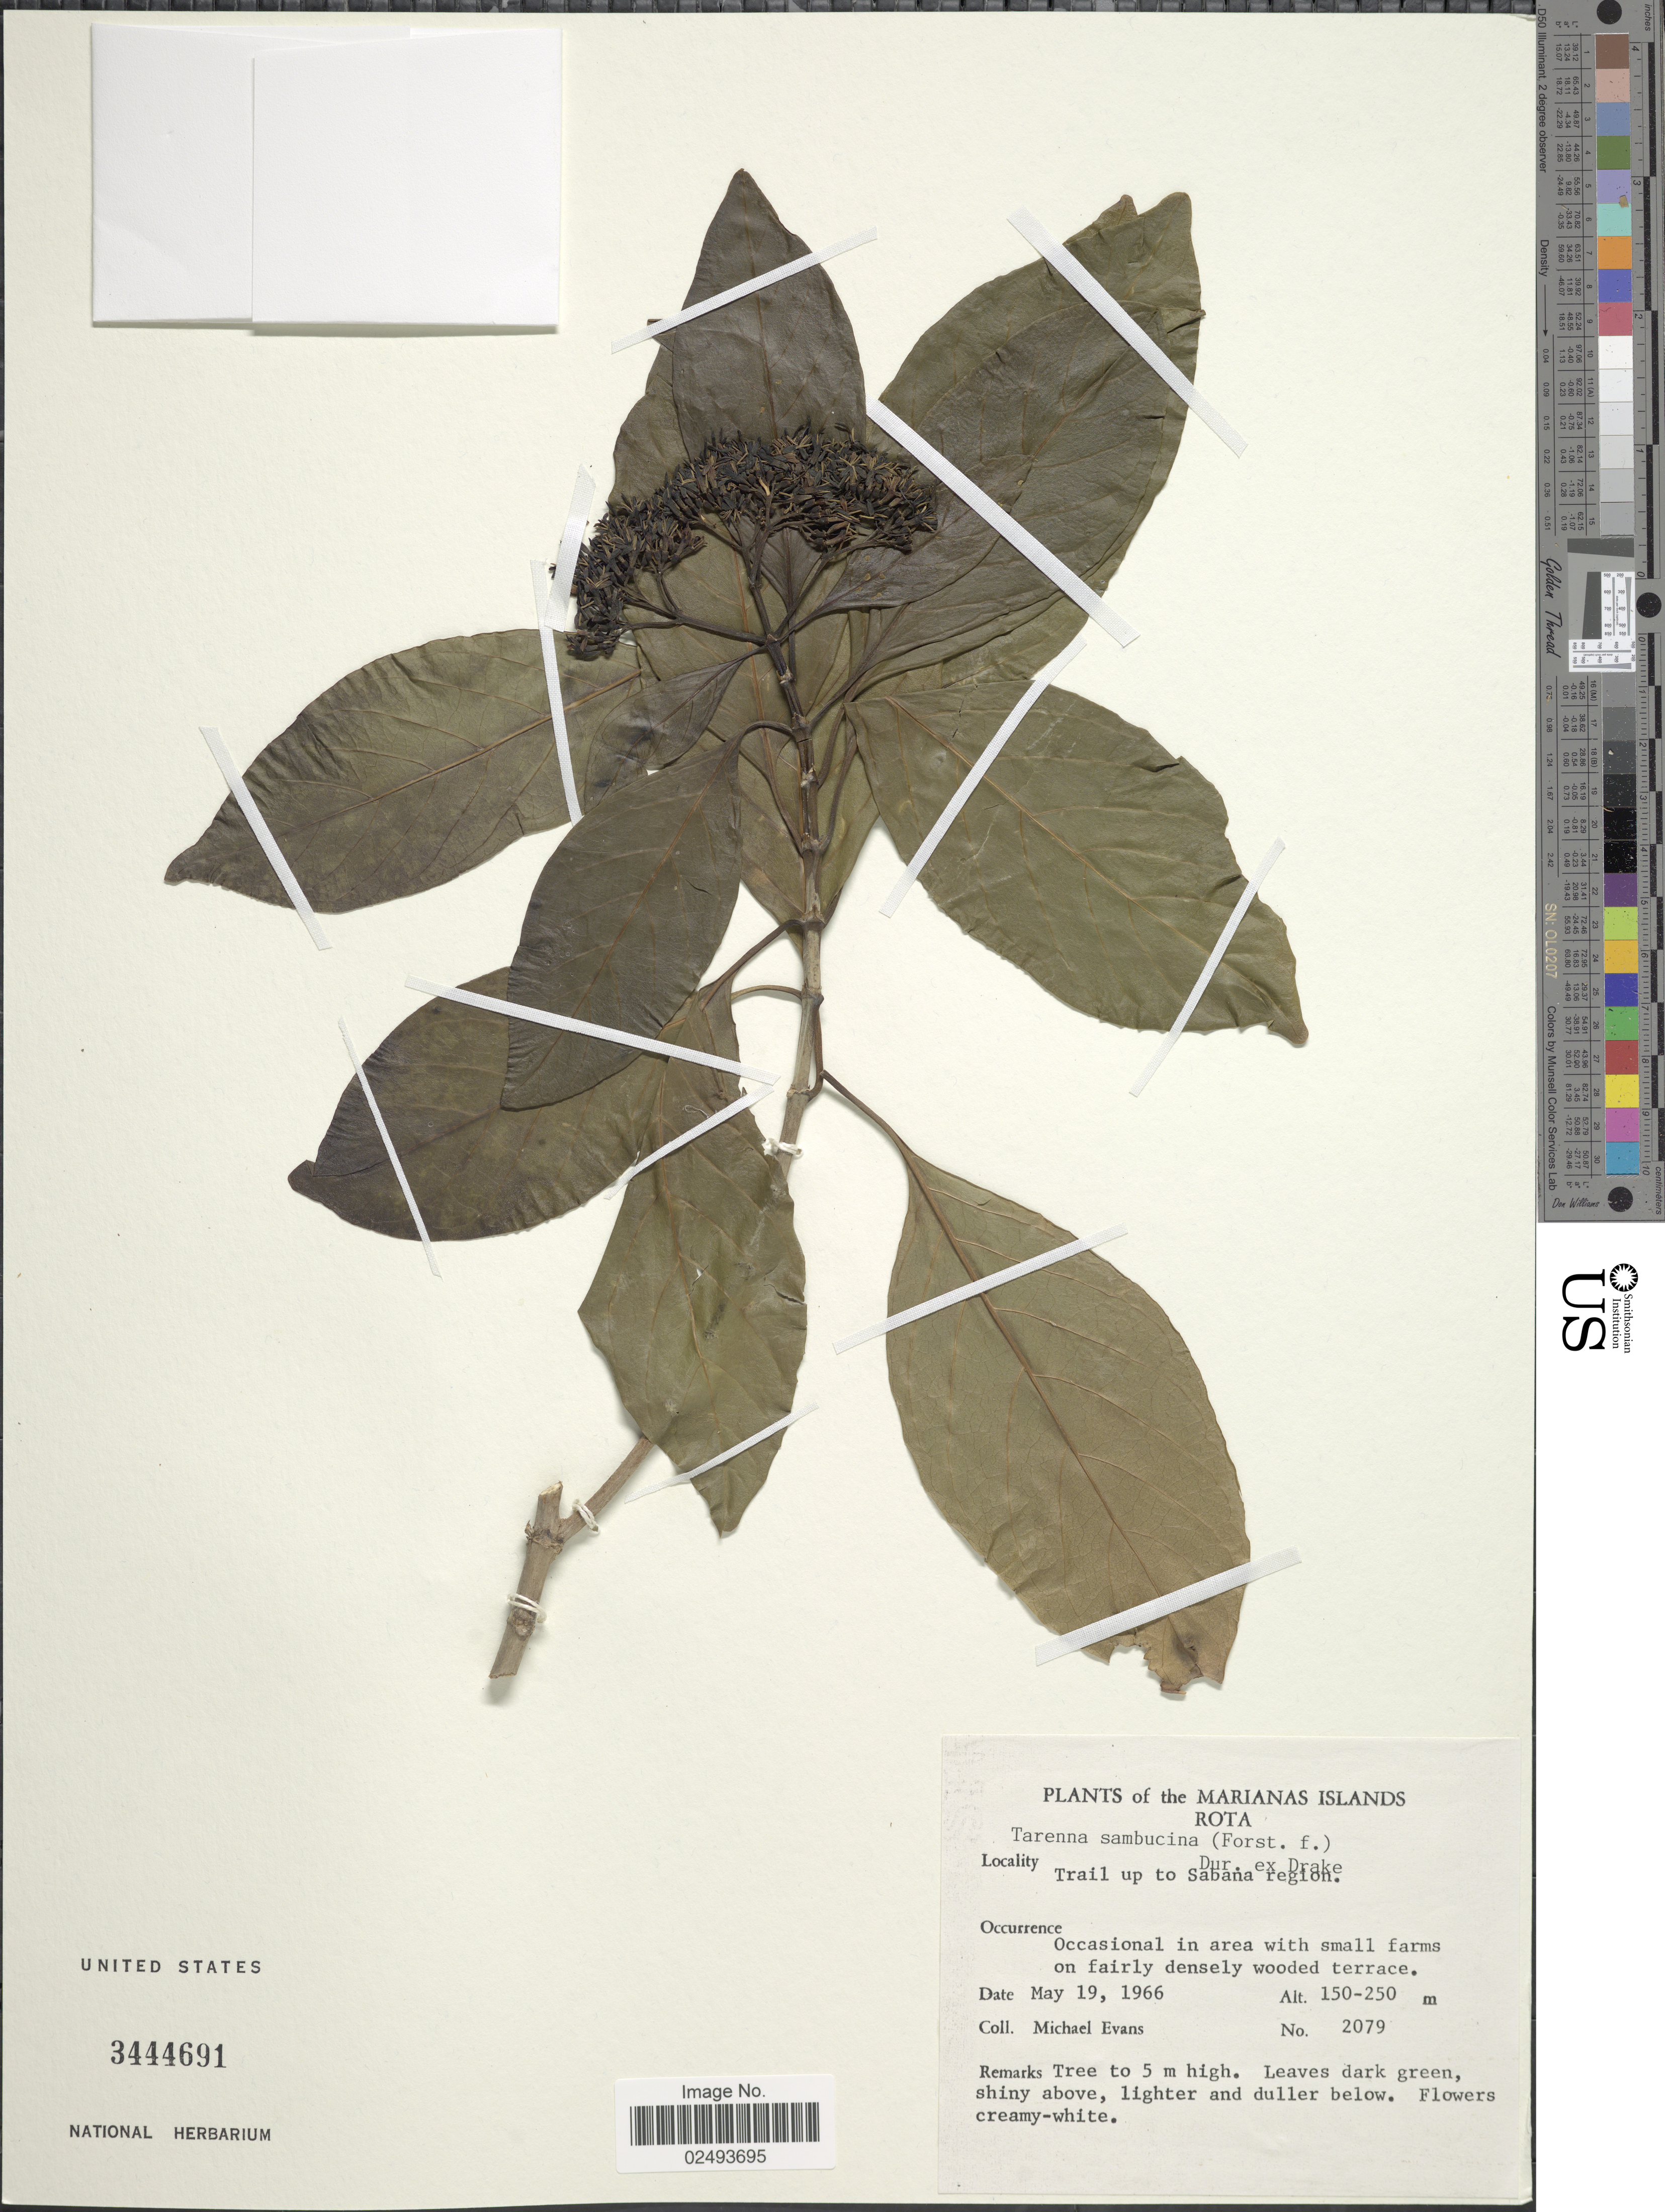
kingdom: Plantae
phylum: Tracheophyta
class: Magnoliopsida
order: Gentianales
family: Rubiaceae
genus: Tarenna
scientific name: Tarenna sambucina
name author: (G. Forst.) Drake ex Durand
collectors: M. Evans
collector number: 2079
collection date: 1966-05-19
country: Northern Mariana Islands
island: Rota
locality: Rota, Trail up to Sabana Region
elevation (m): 150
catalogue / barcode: US 3444691